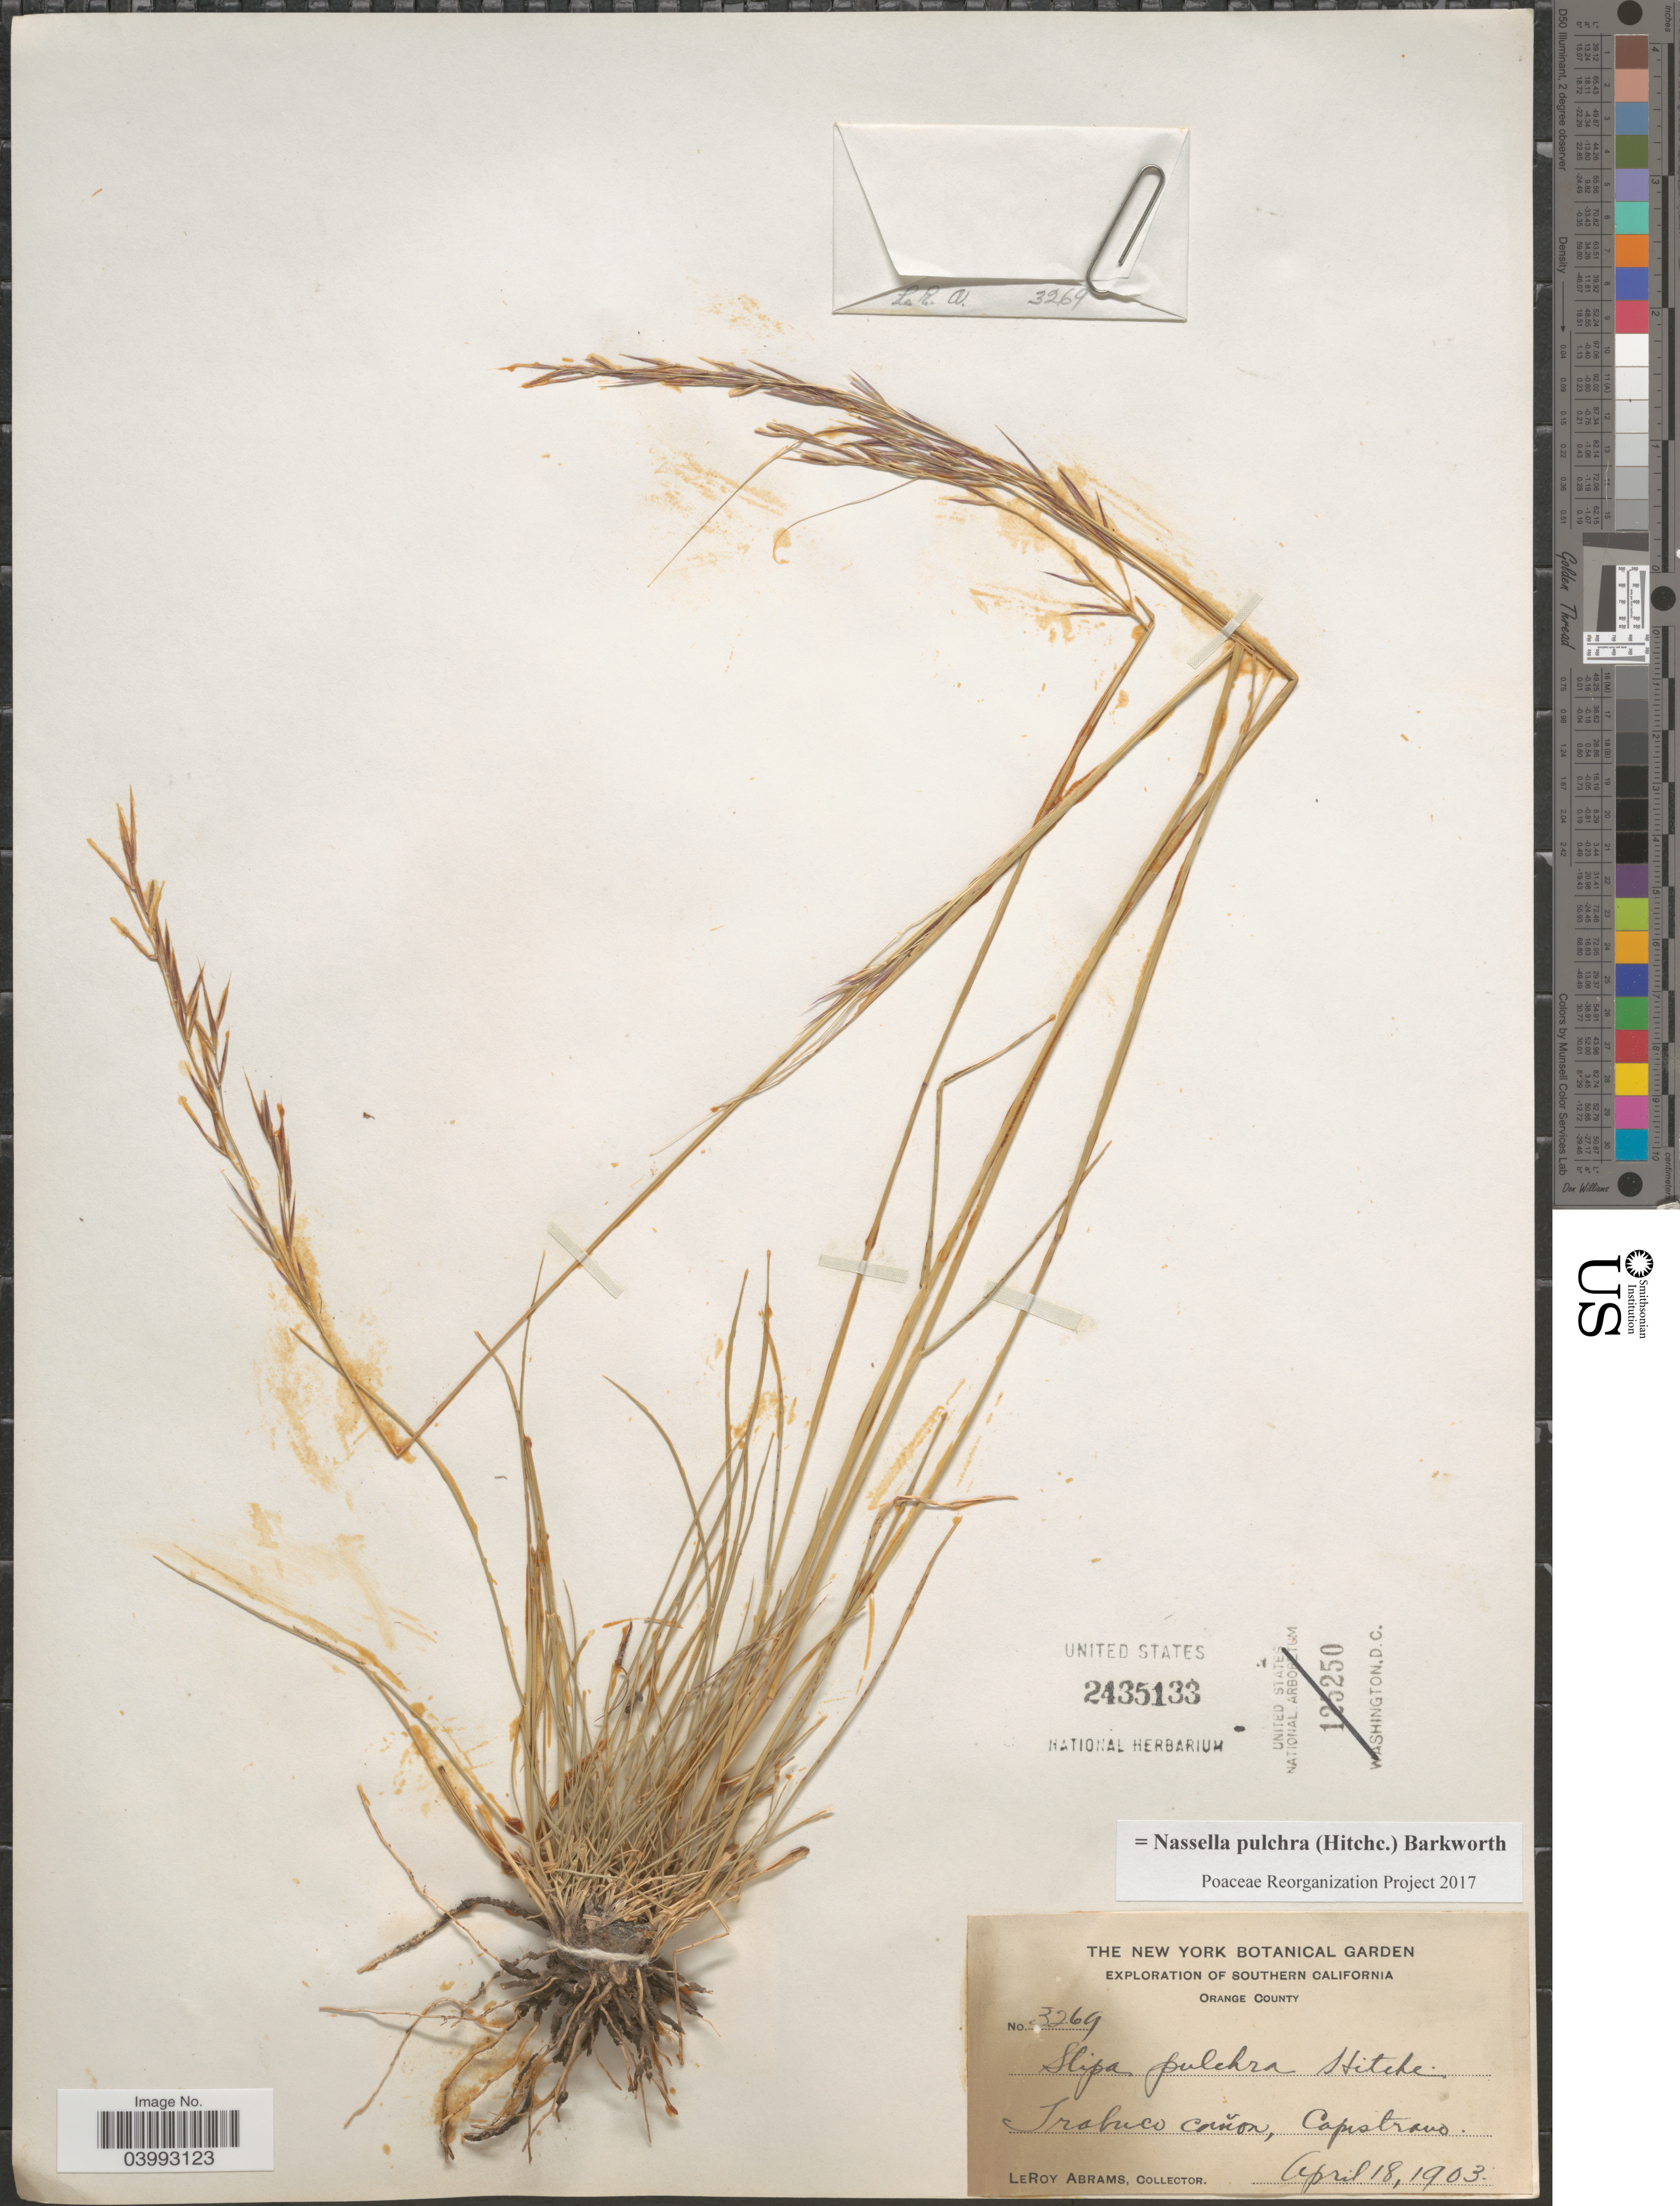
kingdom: Plantae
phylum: Tracheophyta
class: Liliopsida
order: Poales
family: Poaceae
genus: Nassella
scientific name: Nassella pulchra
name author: (Hitchc.) Barkworth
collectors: L. Abrams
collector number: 3269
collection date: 1903-04-18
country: United States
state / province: California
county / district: Orange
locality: Southern California. Orange County. Trabuco cañon, Capistrano.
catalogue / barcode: US 2435133